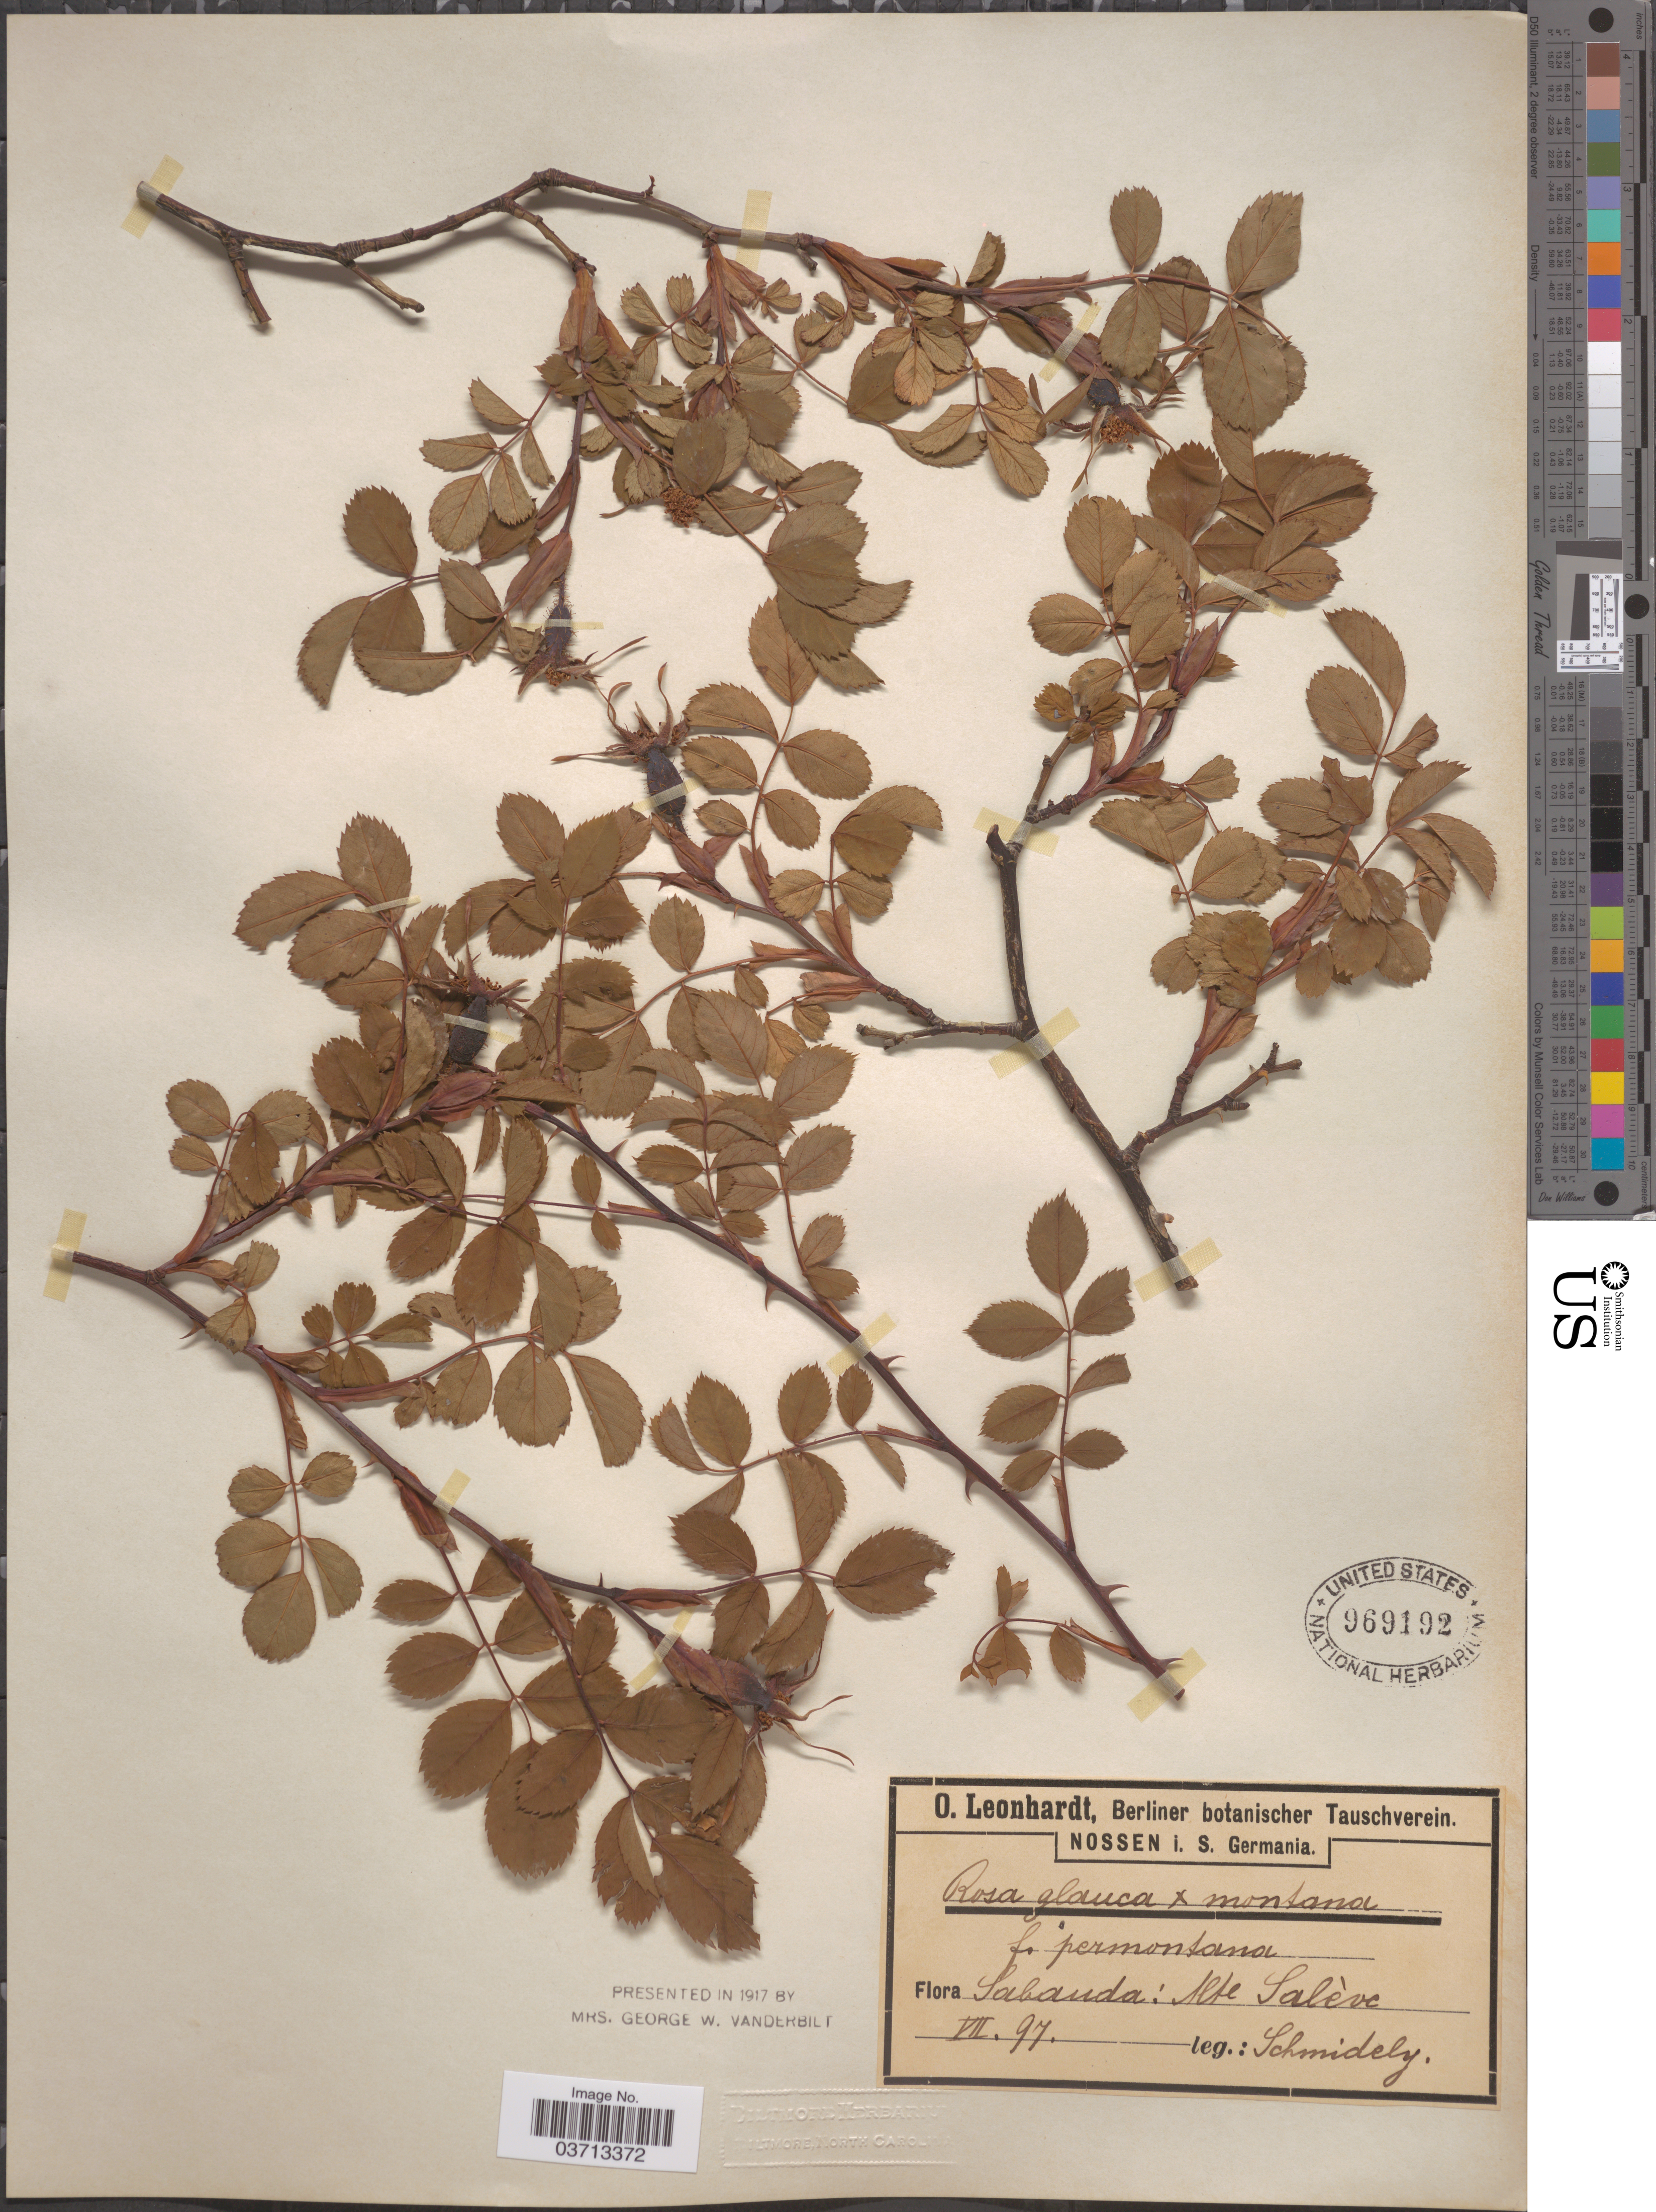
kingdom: Plantae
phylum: Tracheophyta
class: Magnoliopsida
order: Rosales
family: Rosaceae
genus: Rosa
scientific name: Rosa glauca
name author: Pourr.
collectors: Schmidely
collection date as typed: Transcribed d/m/y: /7/97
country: France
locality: Sabauda: Mte Salève.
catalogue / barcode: US 969192